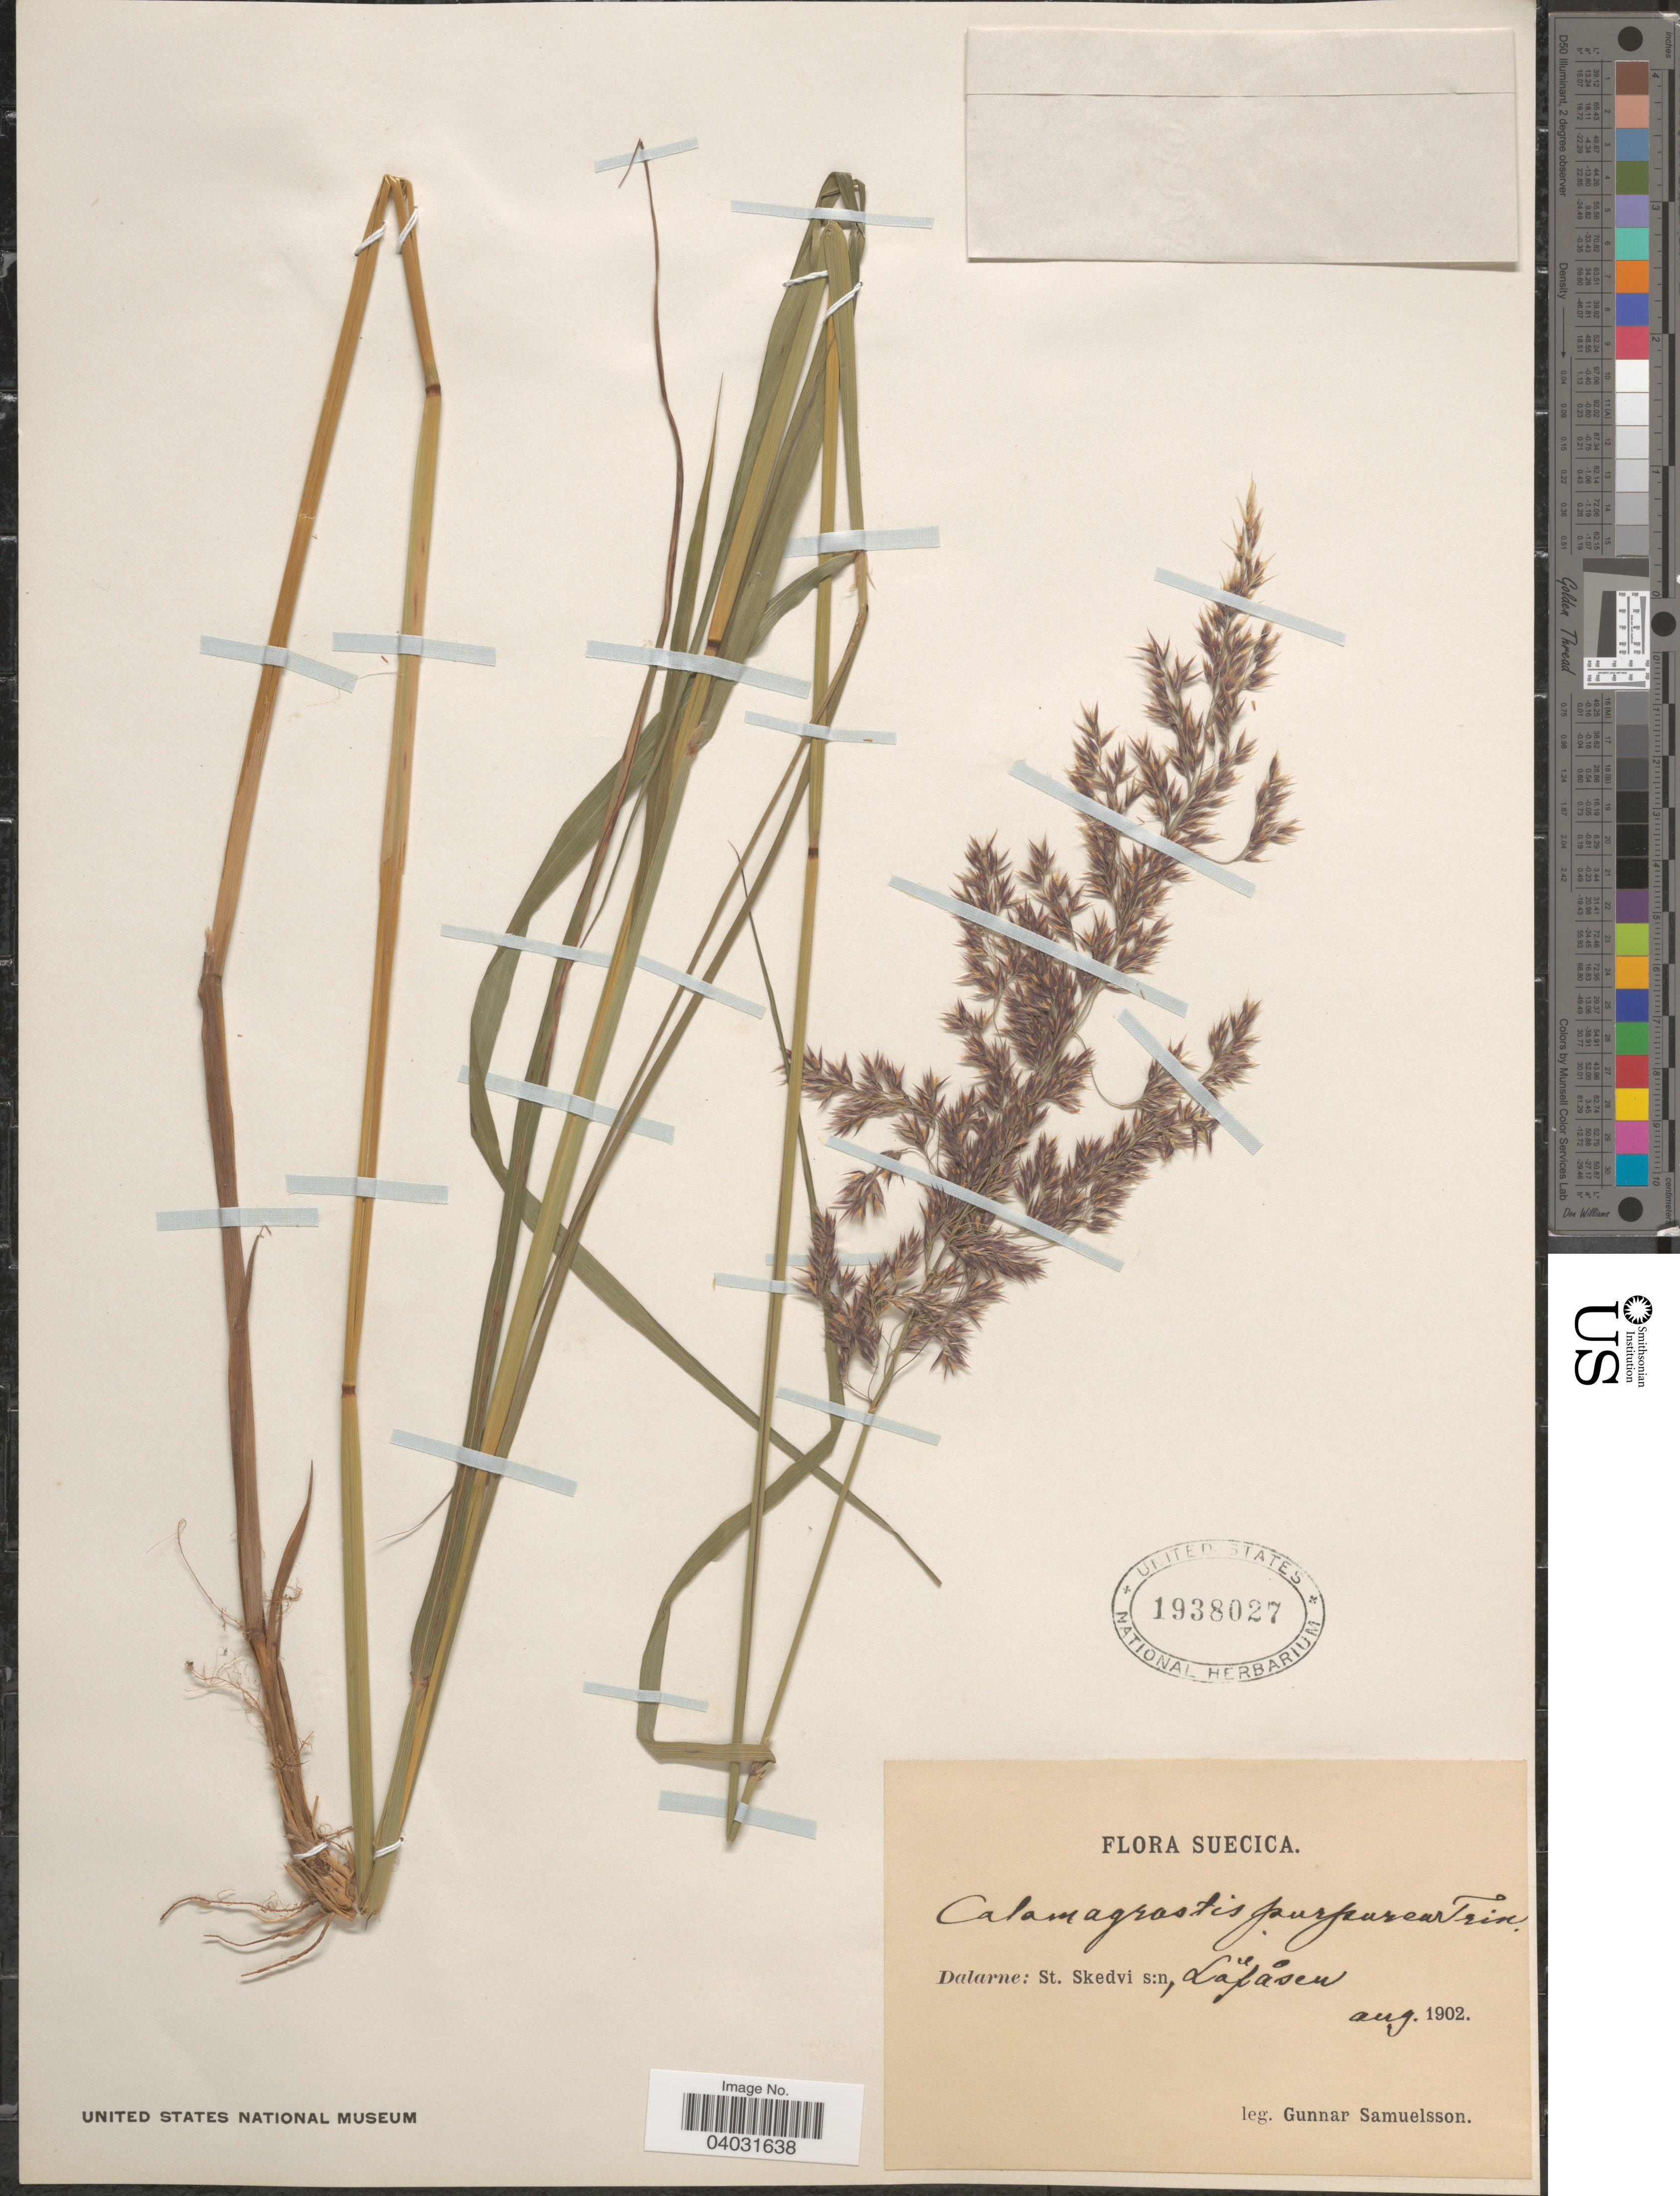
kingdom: Plantae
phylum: Tracheophyta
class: Liliopsida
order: Poales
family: Poaceae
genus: Calamagrostis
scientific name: Calamagrostis purpurea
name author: (Trin.) Trin.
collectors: G. Samuelsson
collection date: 1902-08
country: Sweden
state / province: Dalarna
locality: Suecica. Dalarne: St. Skedvi s:n, Lãfåsen.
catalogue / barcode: US 1938027